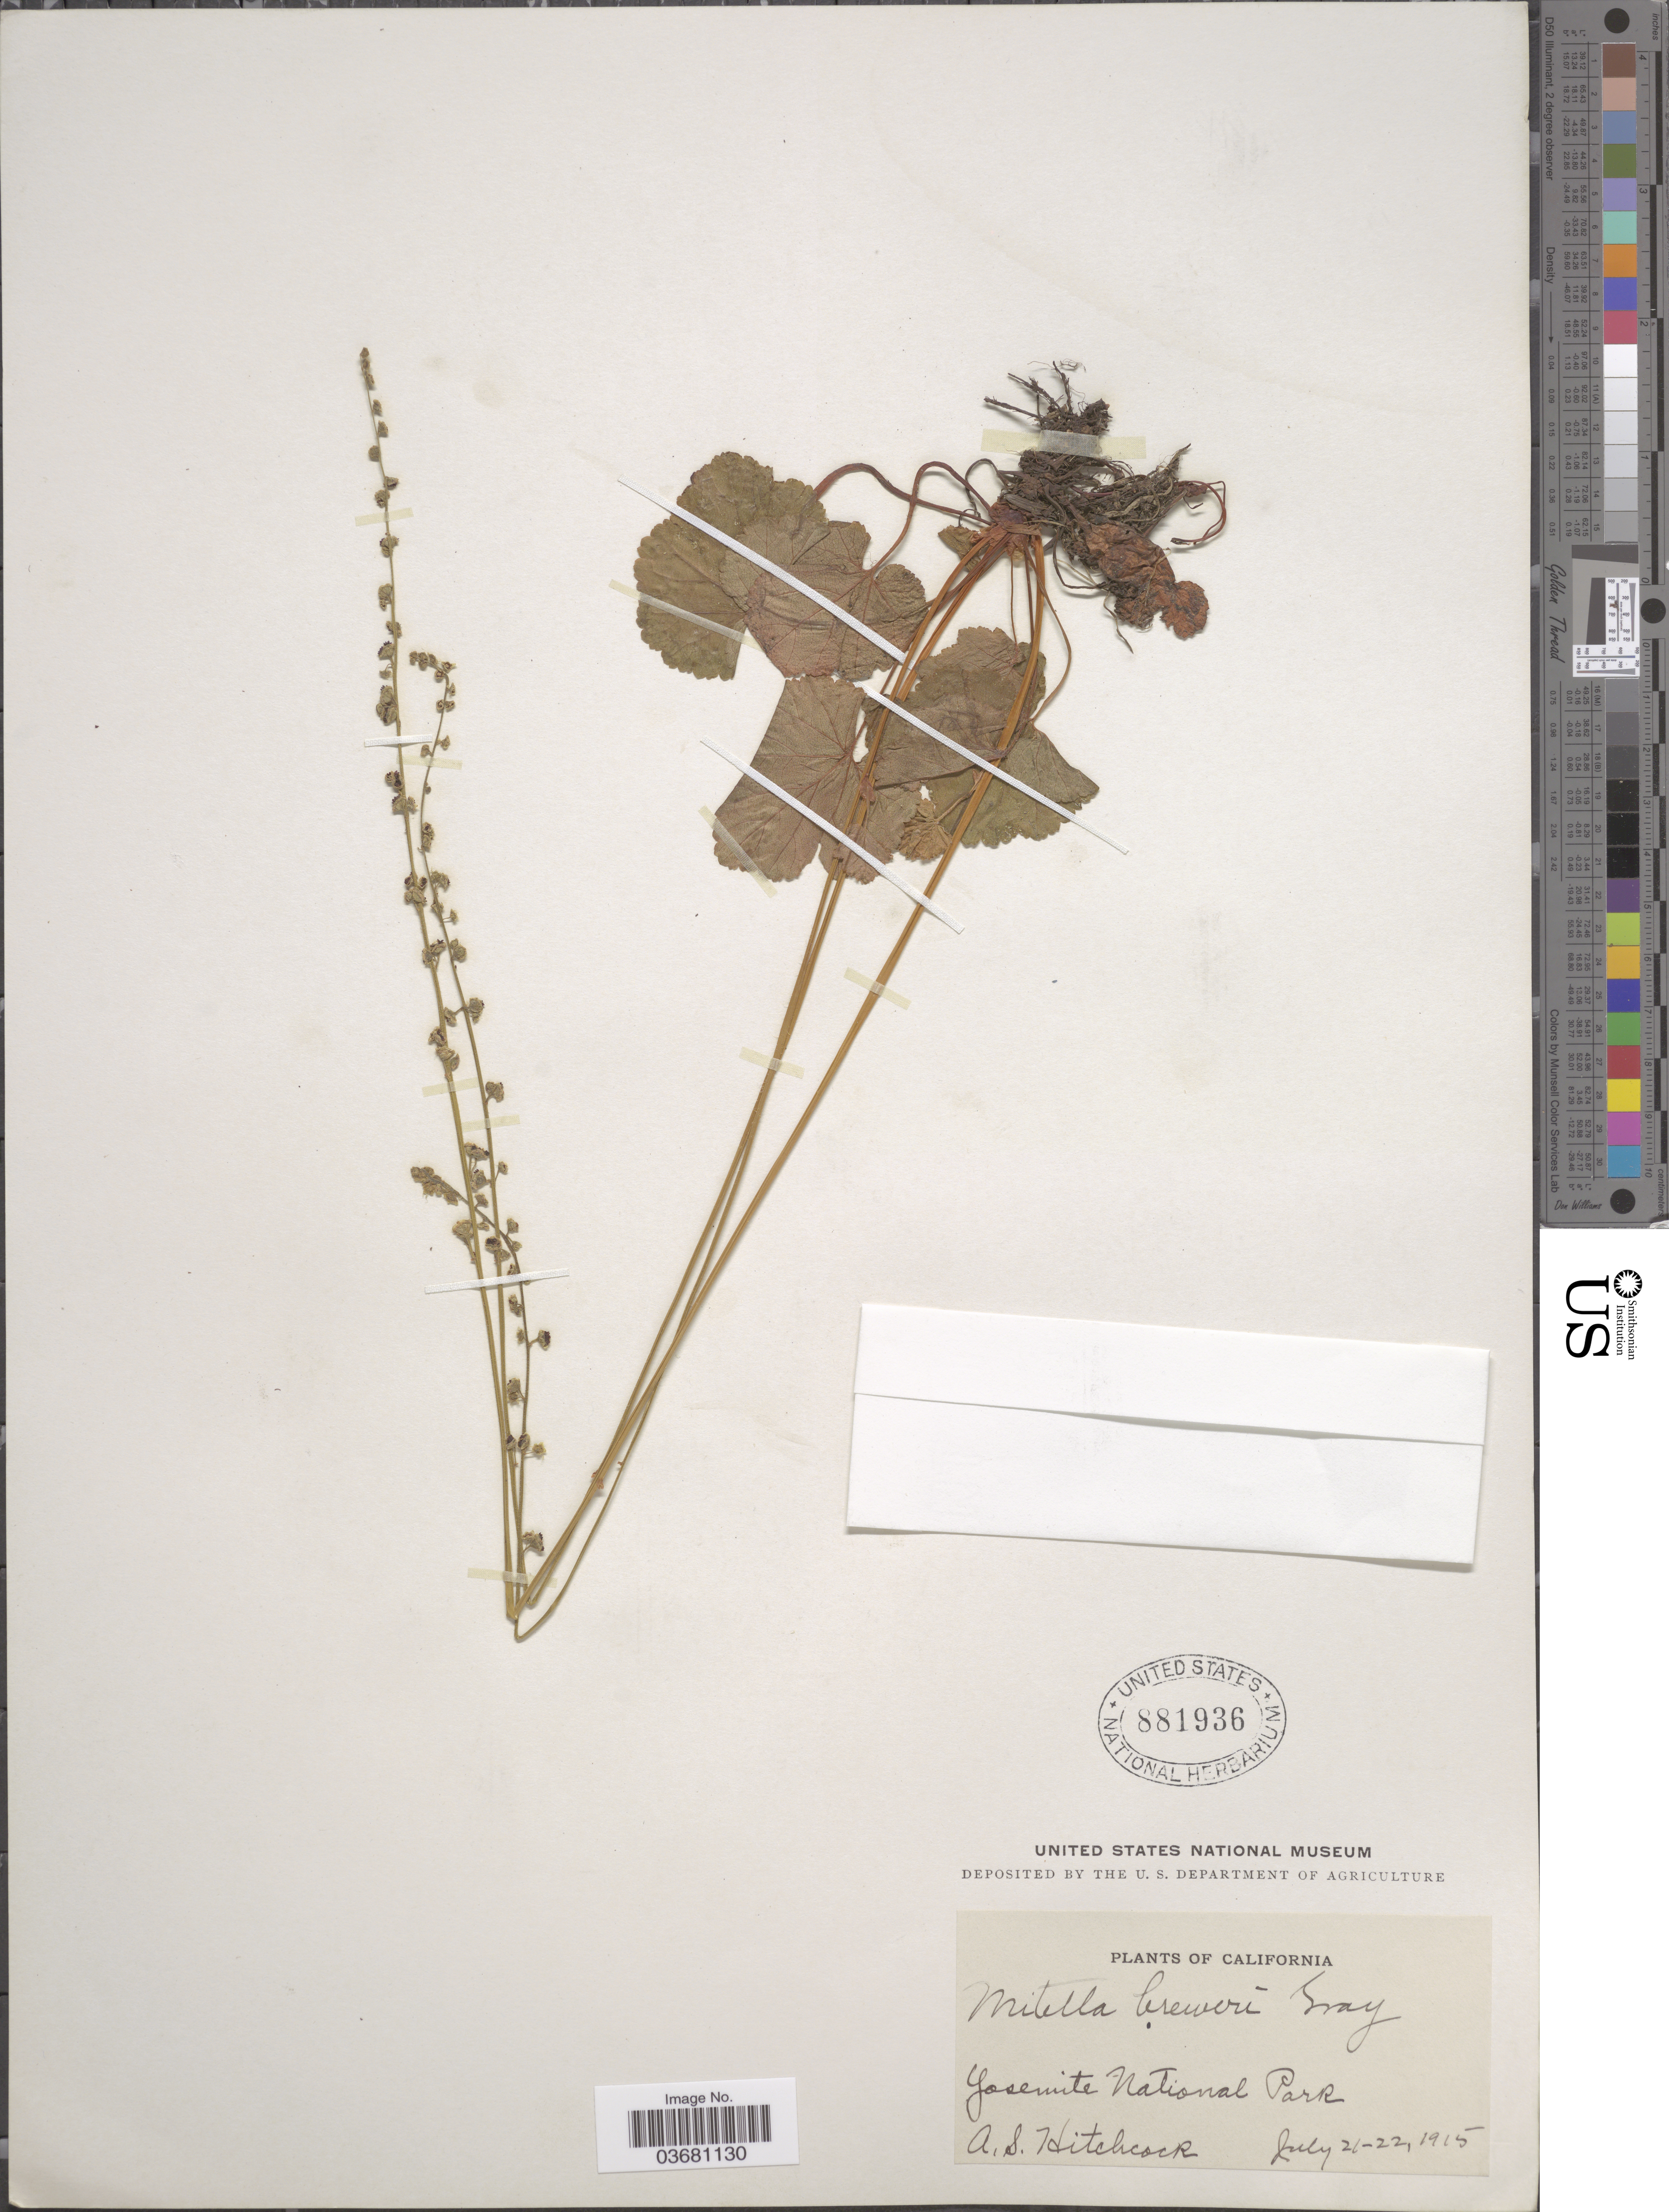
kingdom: Plantae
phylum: Tracheophyta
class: Magnoliopsida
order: Saxifragales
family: Saxifragaceae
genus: Mitella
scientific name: Mitella breweri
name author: A. Gray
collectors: A. S. Hitchcock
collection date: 1915-07-21/1915-07-22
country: United States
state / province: California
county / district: Mariposa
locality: Yosemite National Park.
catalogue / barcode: US 881936